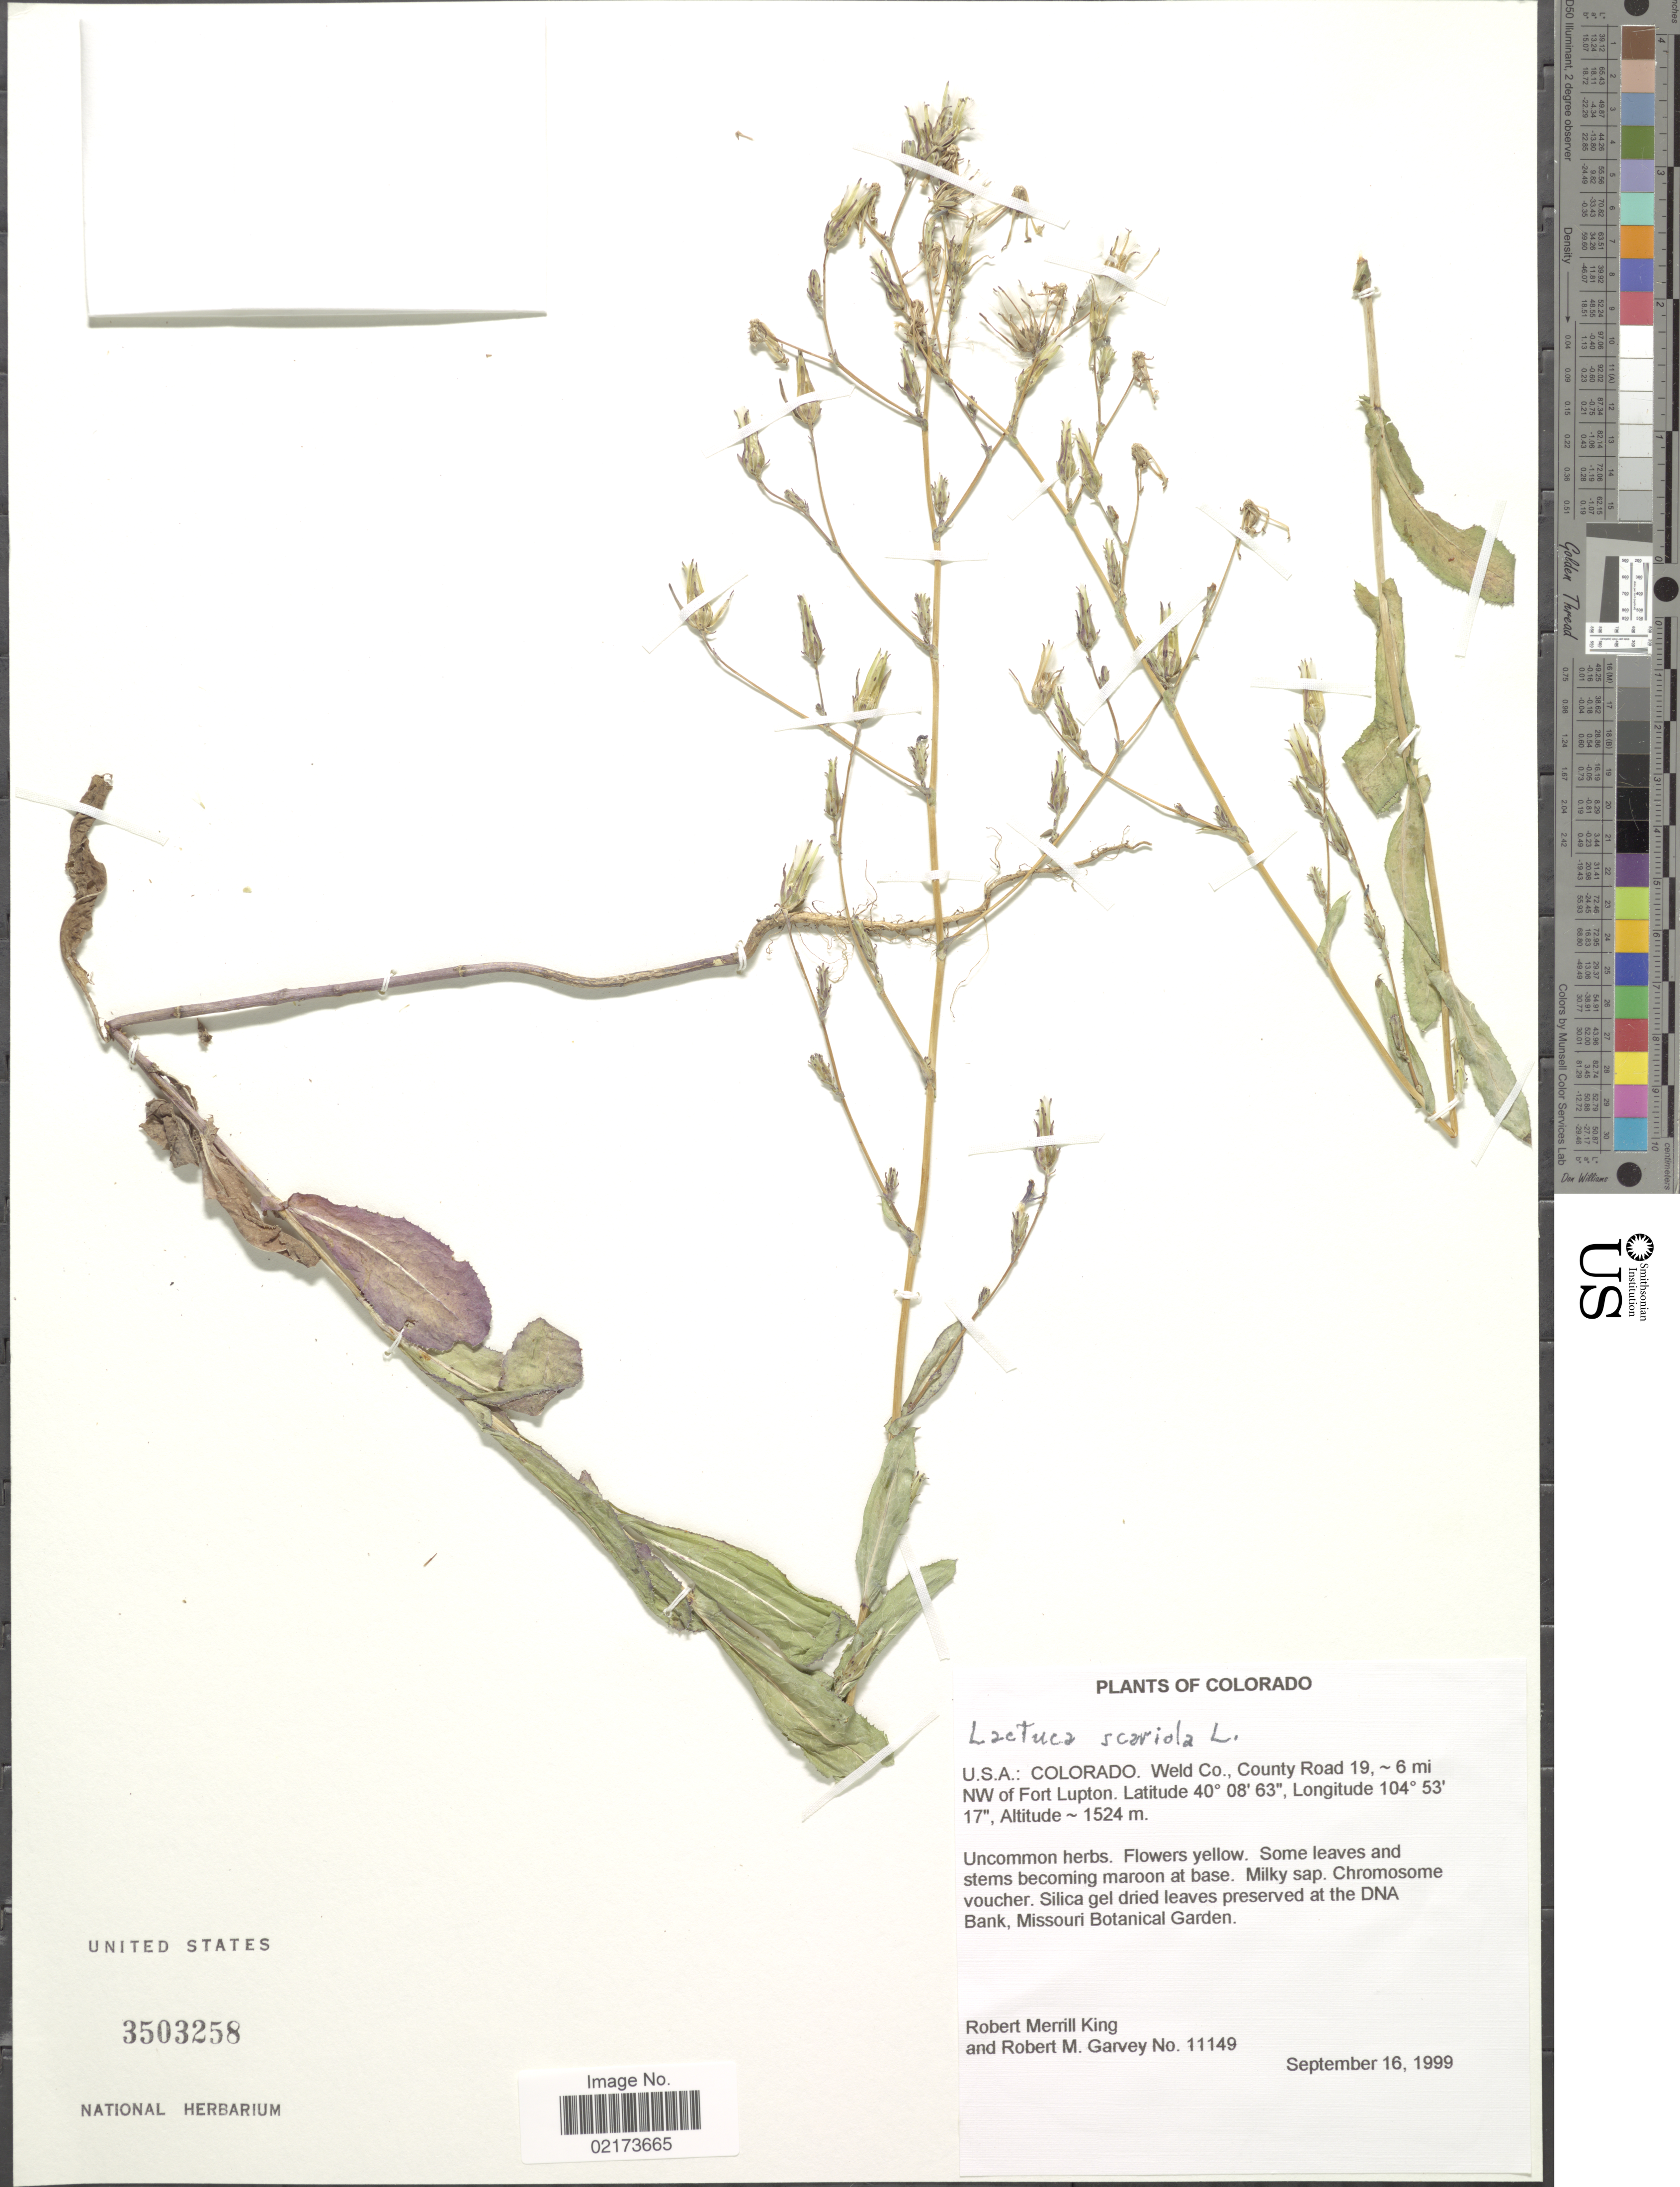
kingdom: Plantae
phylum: Tracheophyta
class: Magnoliopsida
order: Asterales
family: Asteraceae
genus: Lactuca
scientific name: Lactuca serriola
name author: L.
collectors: R. M. King & R. Garvey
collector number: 11149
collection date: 1999-09-16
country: United States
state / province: Colorado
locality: U.S.A., Weld Co., County Road 19, 6 mi NW of Fort Lupton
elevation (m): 1524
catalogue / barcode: US 3503258